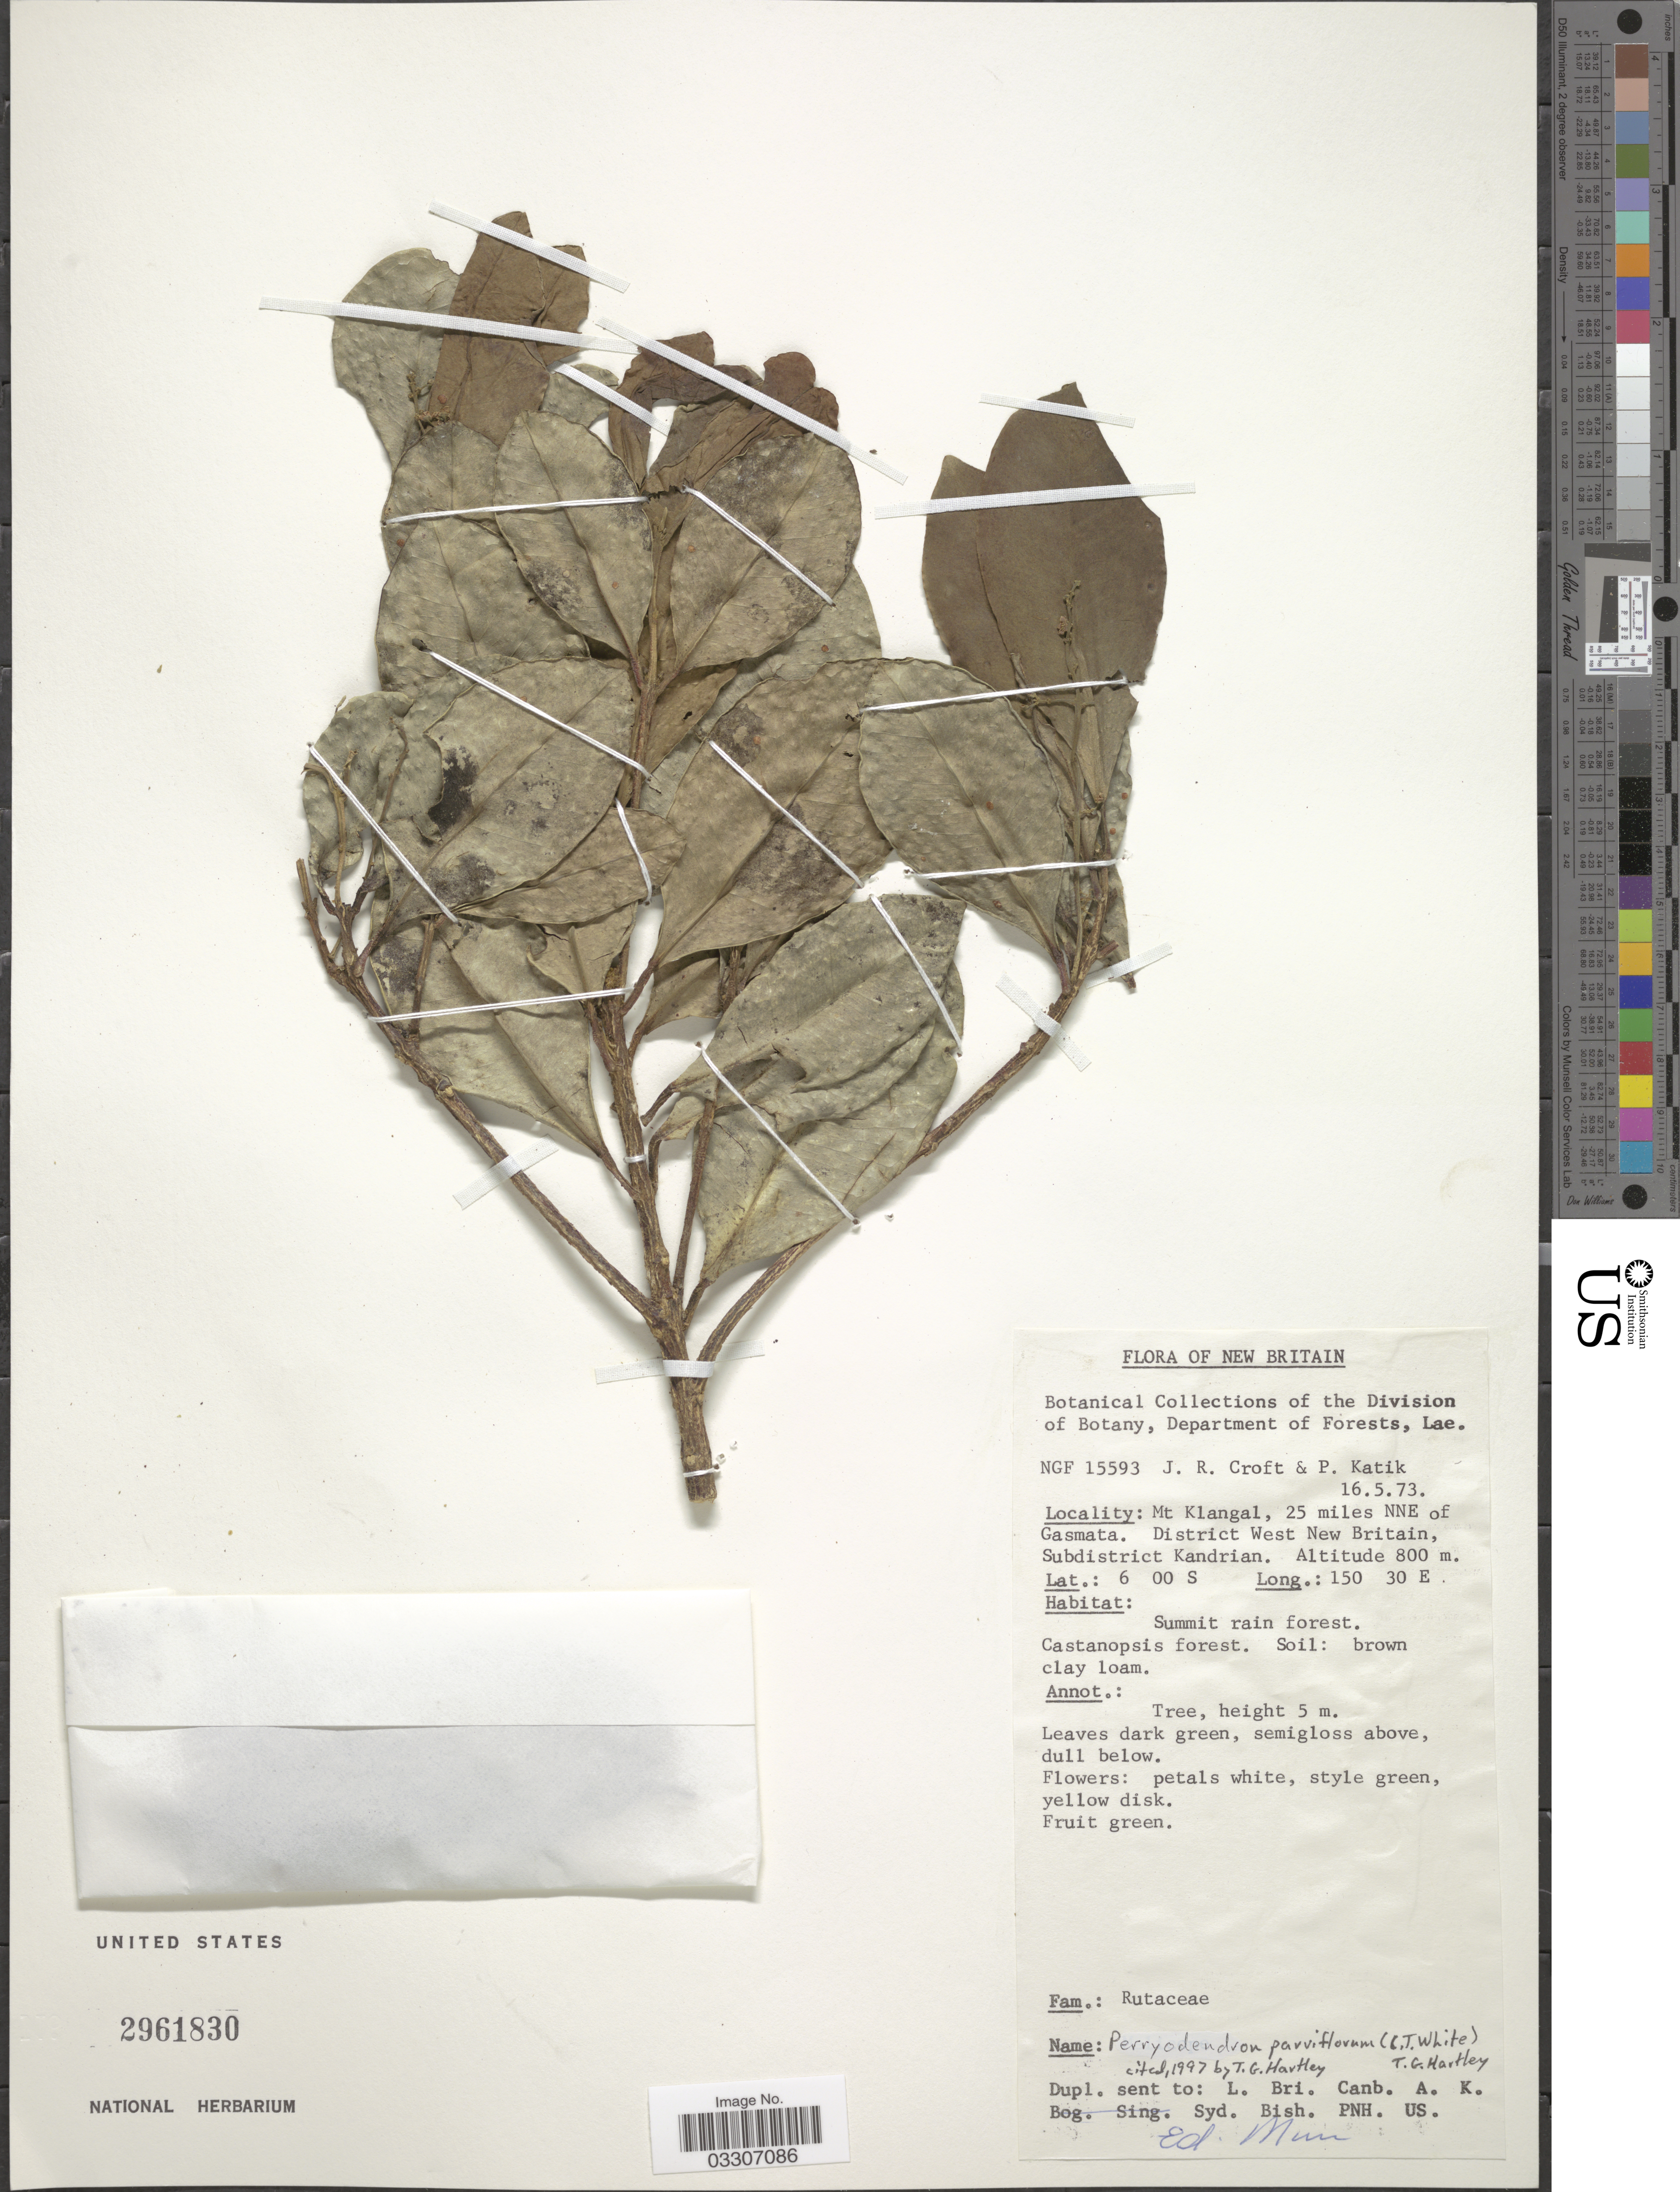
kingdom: Plantae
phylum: Tracheophyta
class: Magnoliopsida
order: Sapindales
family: Rutaceae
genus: Perryodendron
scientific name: Perryodendron parviflorum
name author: (C.T. White) T.G. Hartley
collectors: J. R. Croft & P. Katik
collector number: NGF 15593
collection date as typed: Transcribed d/m/y: 16/5/73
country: Papua New Guinea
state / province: West New Britain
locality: New Britain. Mt Klangal, 25 miles NNE of Gasmeta. District West New Britain, Subdistrict Kandrian.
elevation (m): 800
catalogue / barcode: US 2961830